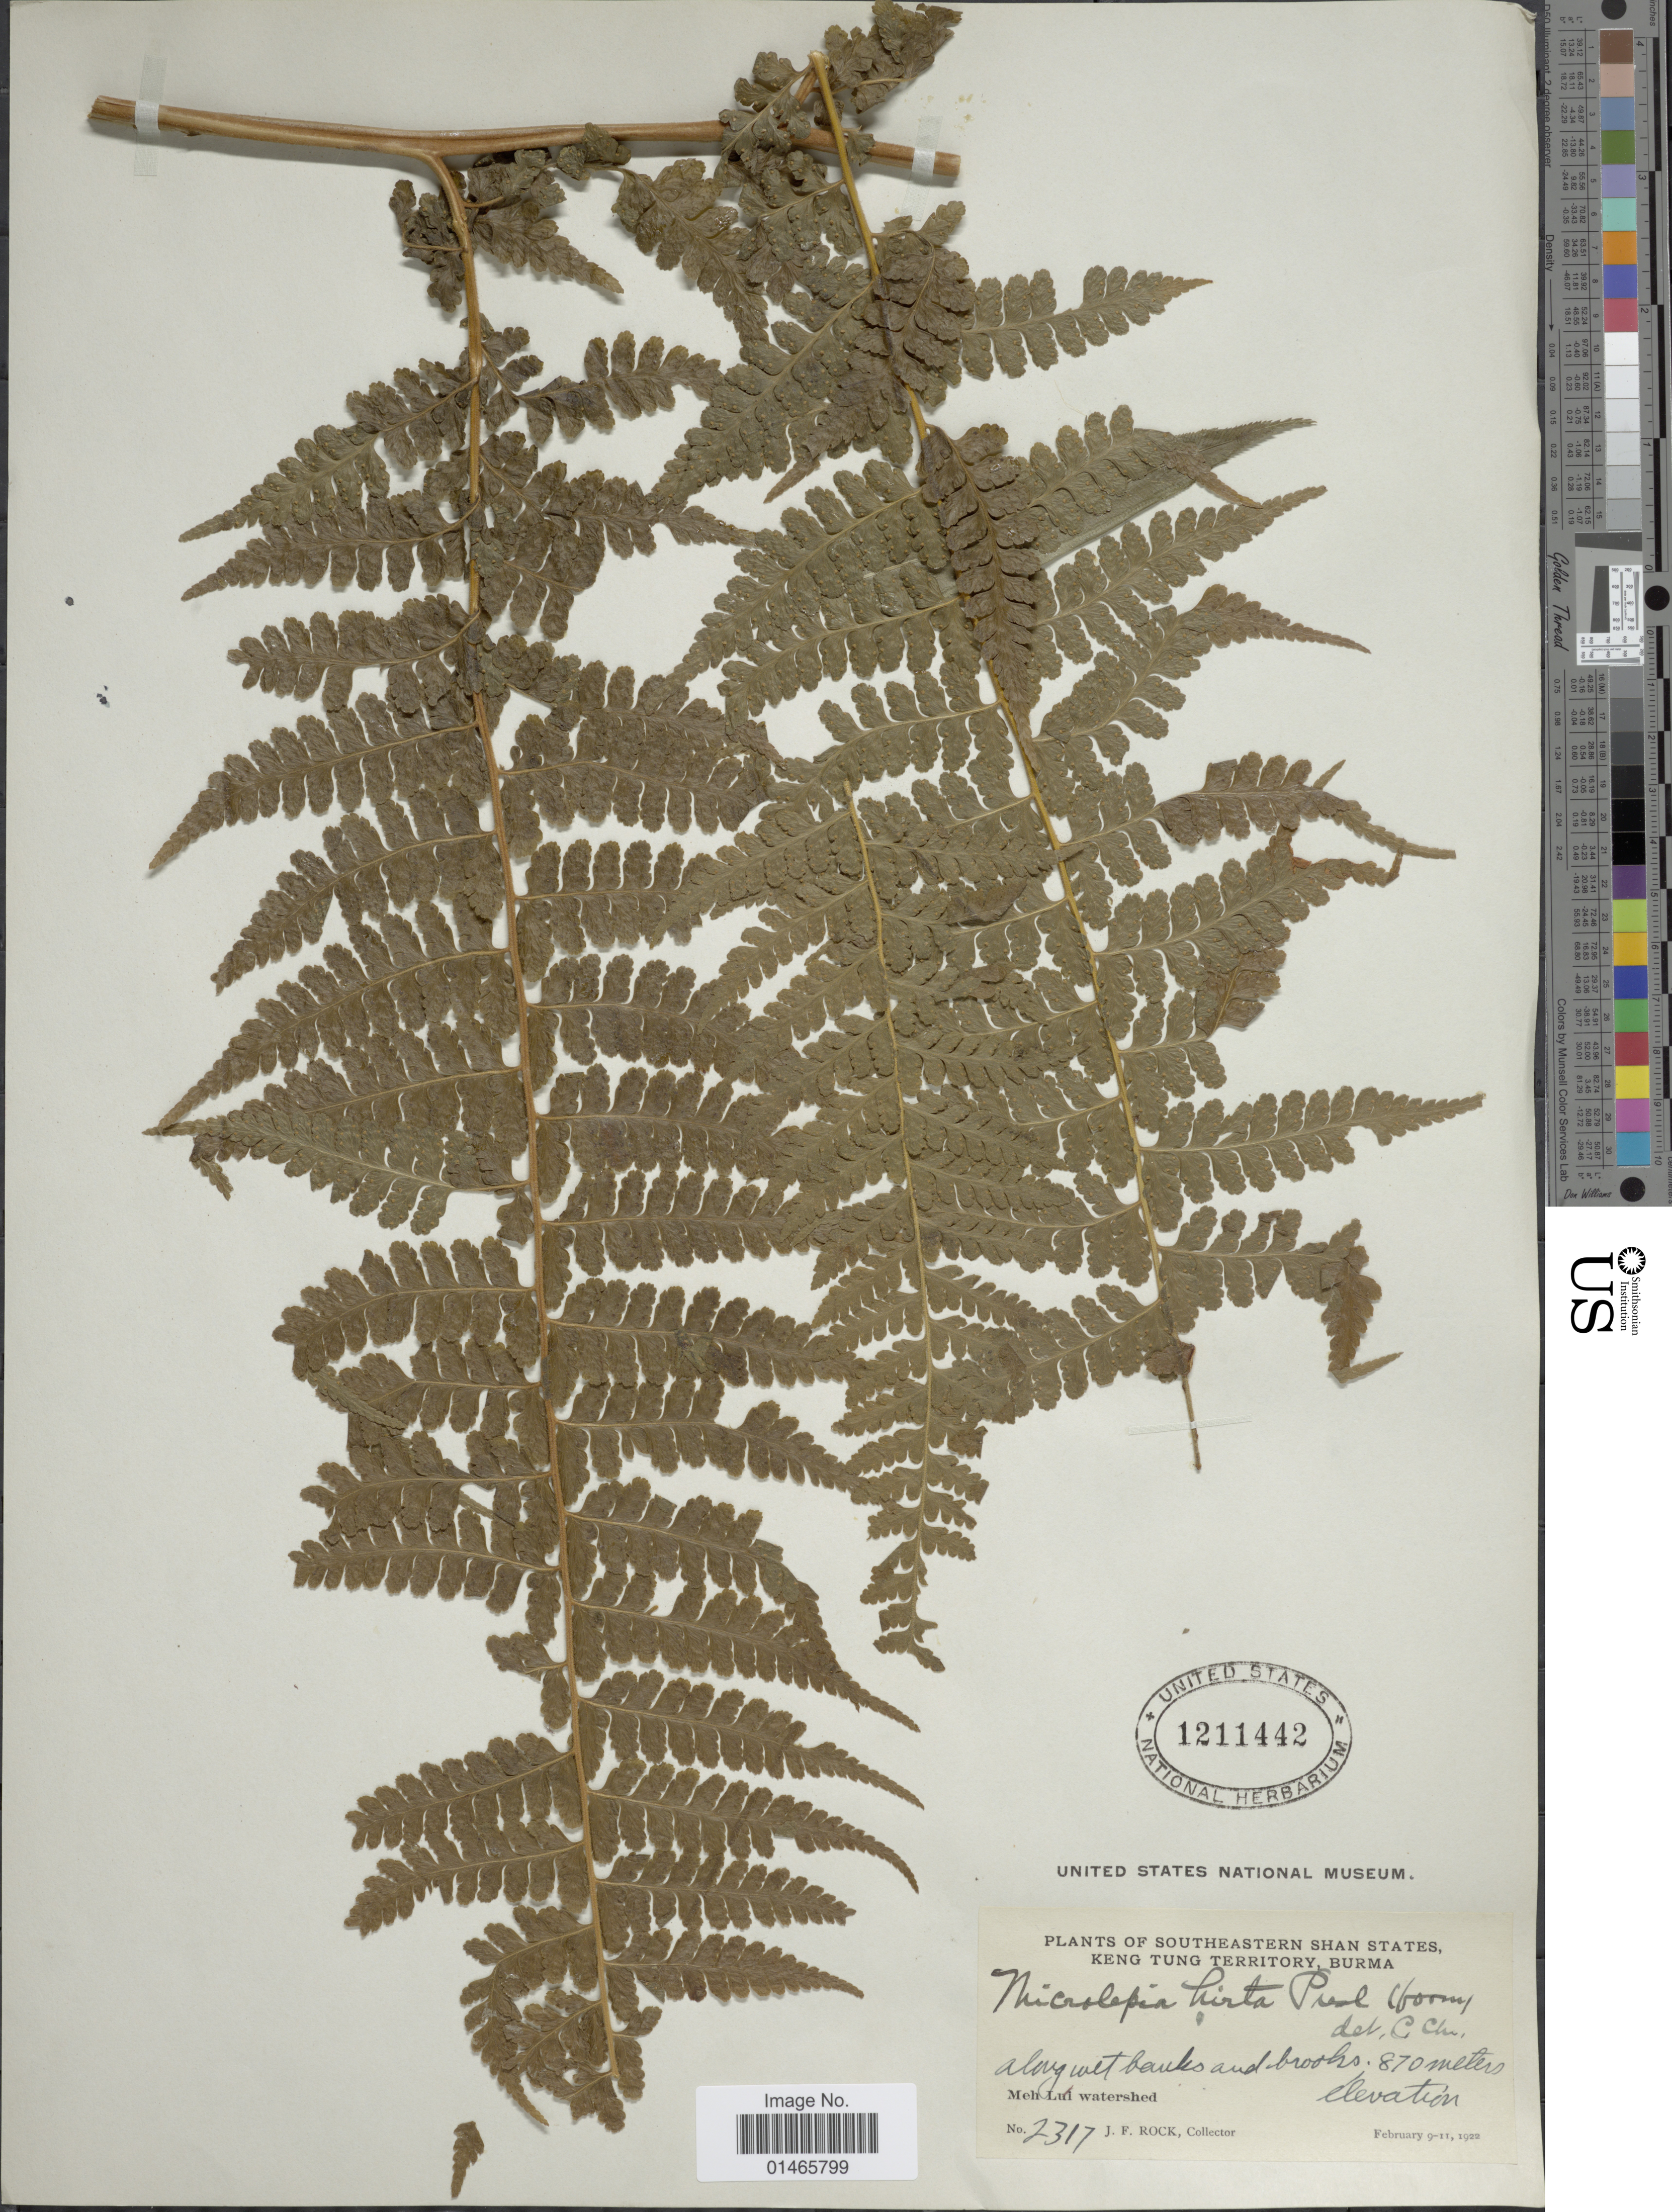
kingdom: Plantae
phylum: Tracheophyta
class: Polypodiopsida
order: Polypodiales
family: Dennstaedtiaceae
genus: Microlepia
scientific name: Microlepia speluncae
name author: (L.) T. Moore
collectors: J. Rock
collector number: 2317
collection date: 1922-02-09/1922-02-11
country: Myanmar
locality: Southeastern Shan States, Keng Tung Territory, Burma, Mah Lui watershed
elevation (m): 870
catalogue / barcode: US 1211442